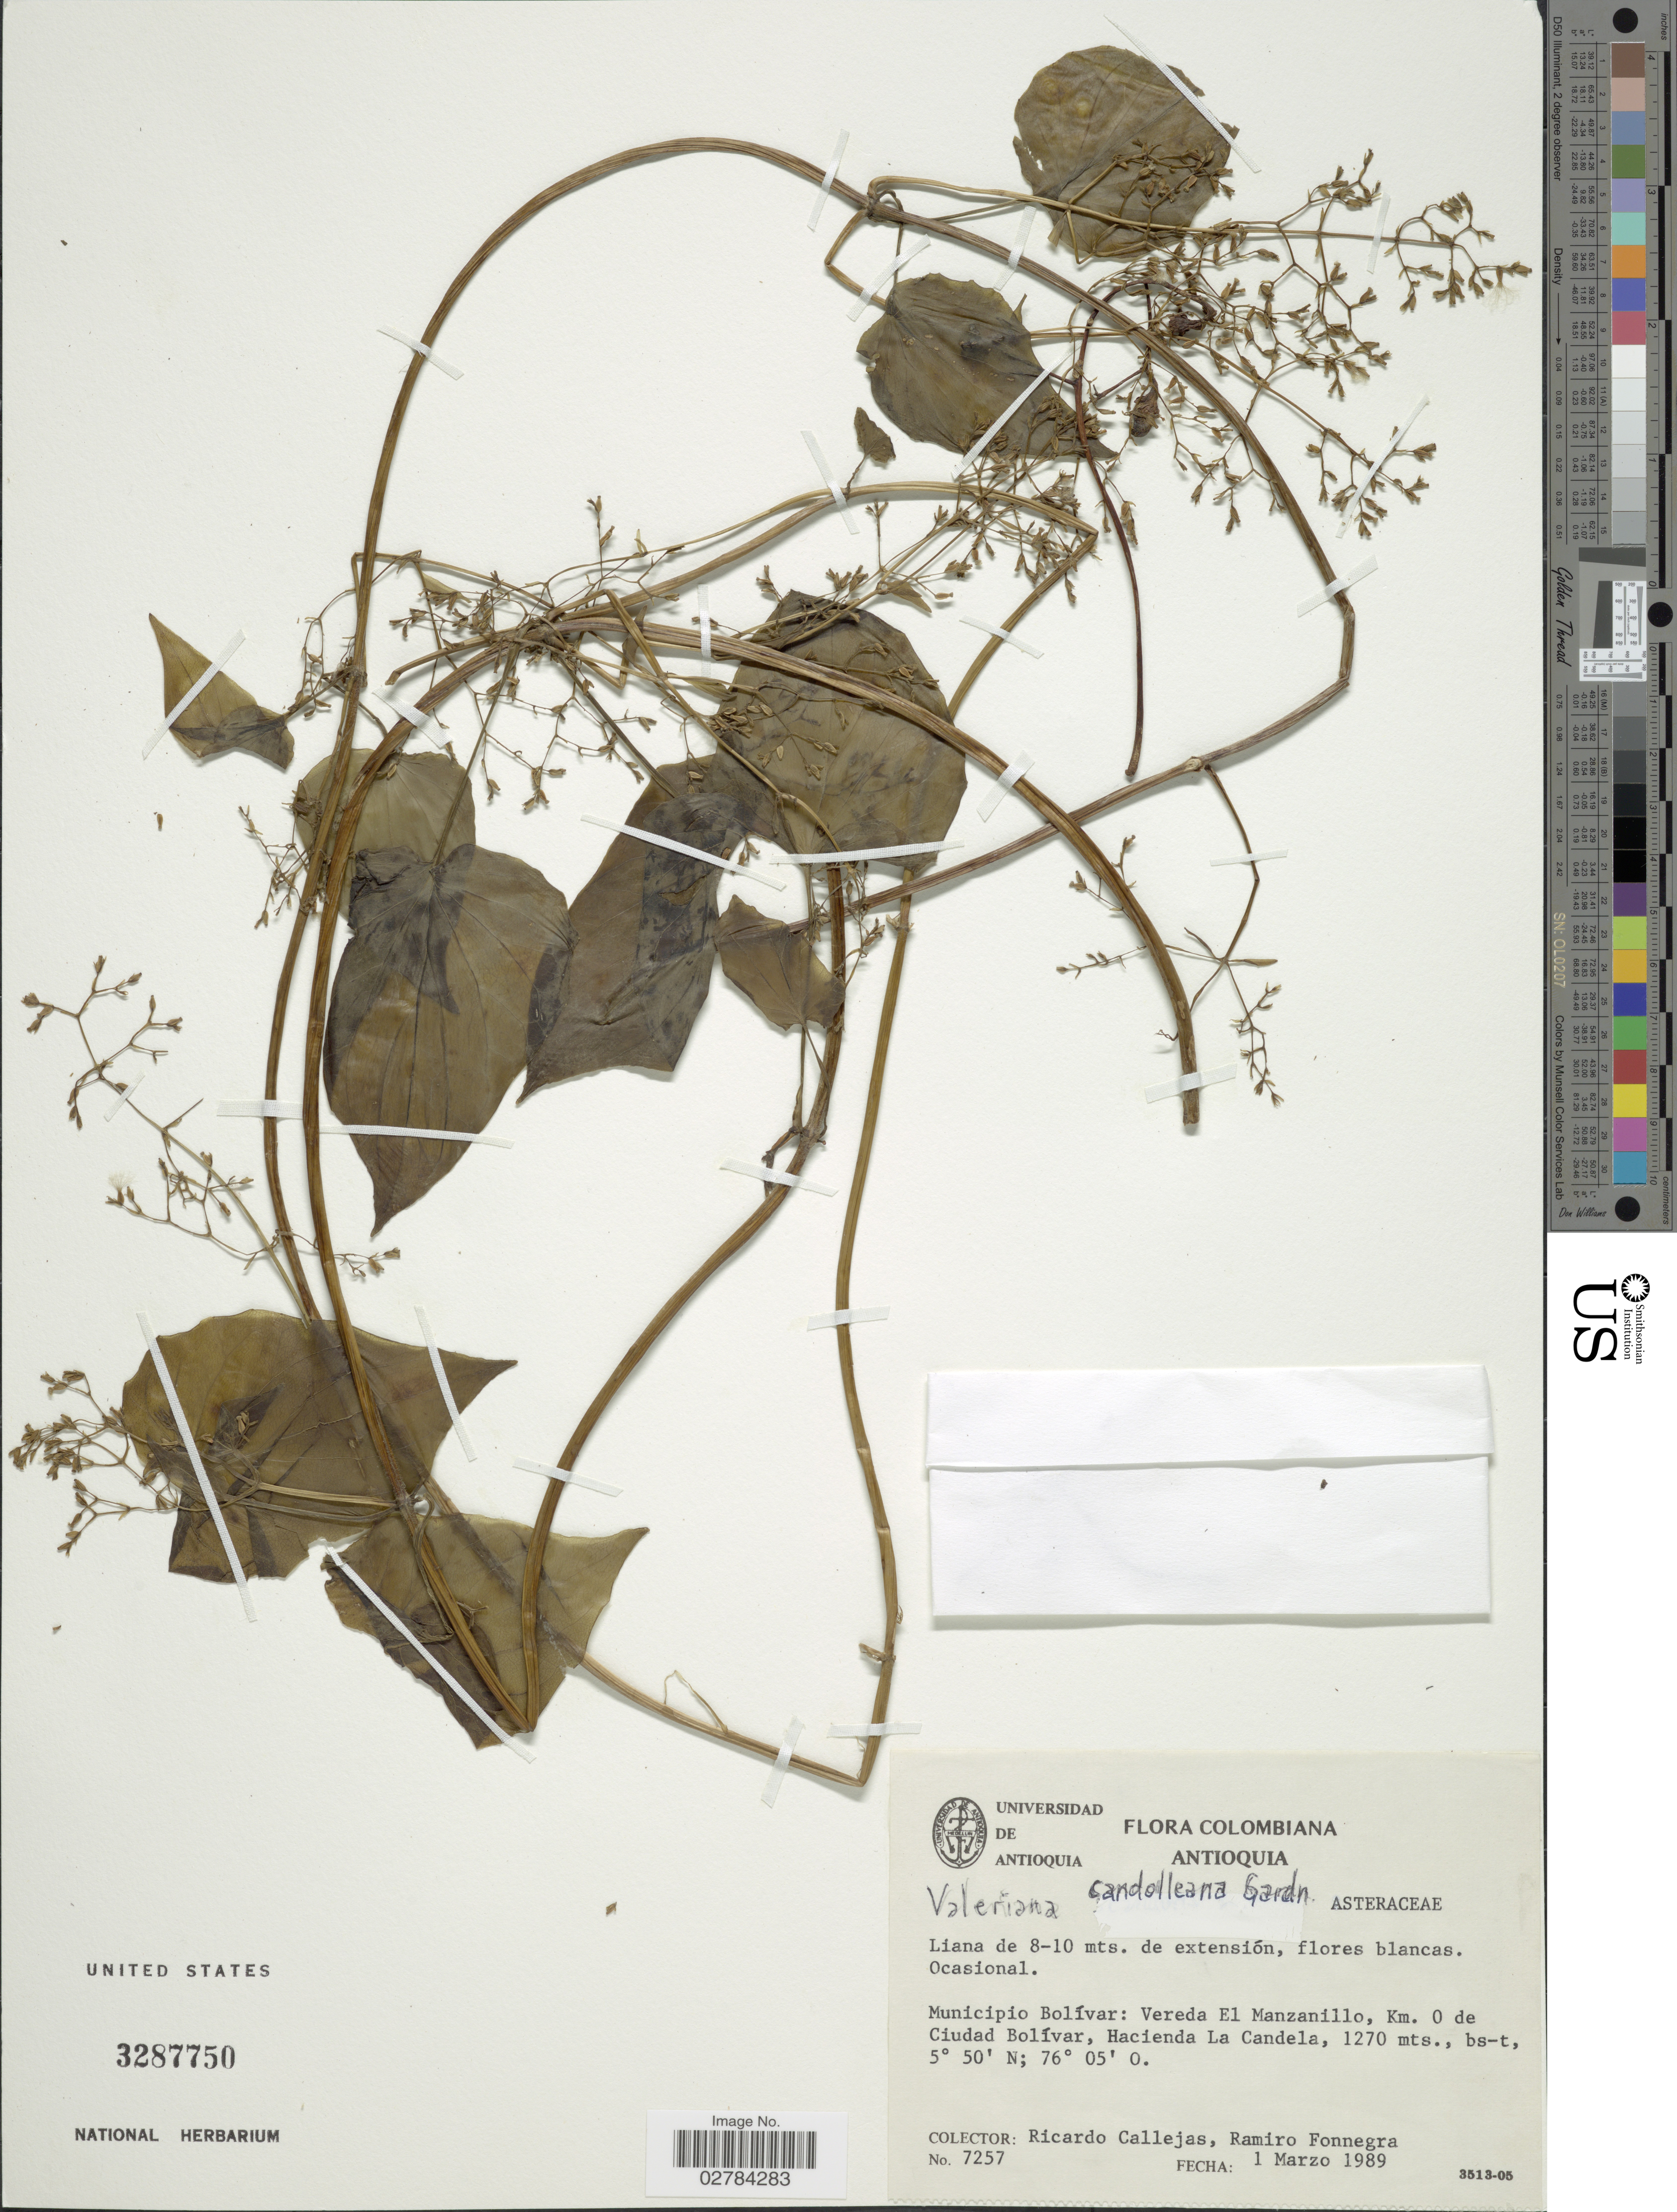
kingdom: Plantae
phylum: Tracheophyta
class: Magnoliopsida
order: Dipsacales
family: Caprifoliaceae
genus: Valeriana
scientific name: Valeriana candolleana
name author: Gardner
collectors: R. Callejas & R. Fonnegra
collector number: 7257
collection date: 1989-03-01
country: Colombia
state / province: Bolívar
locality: Antioquia. Municipio Bolívar: Vereda El Manzanillo, Km. 0 de Ciudad Bolívar, Hacienda La Candela.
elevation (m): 1270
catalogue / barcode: US 3287750